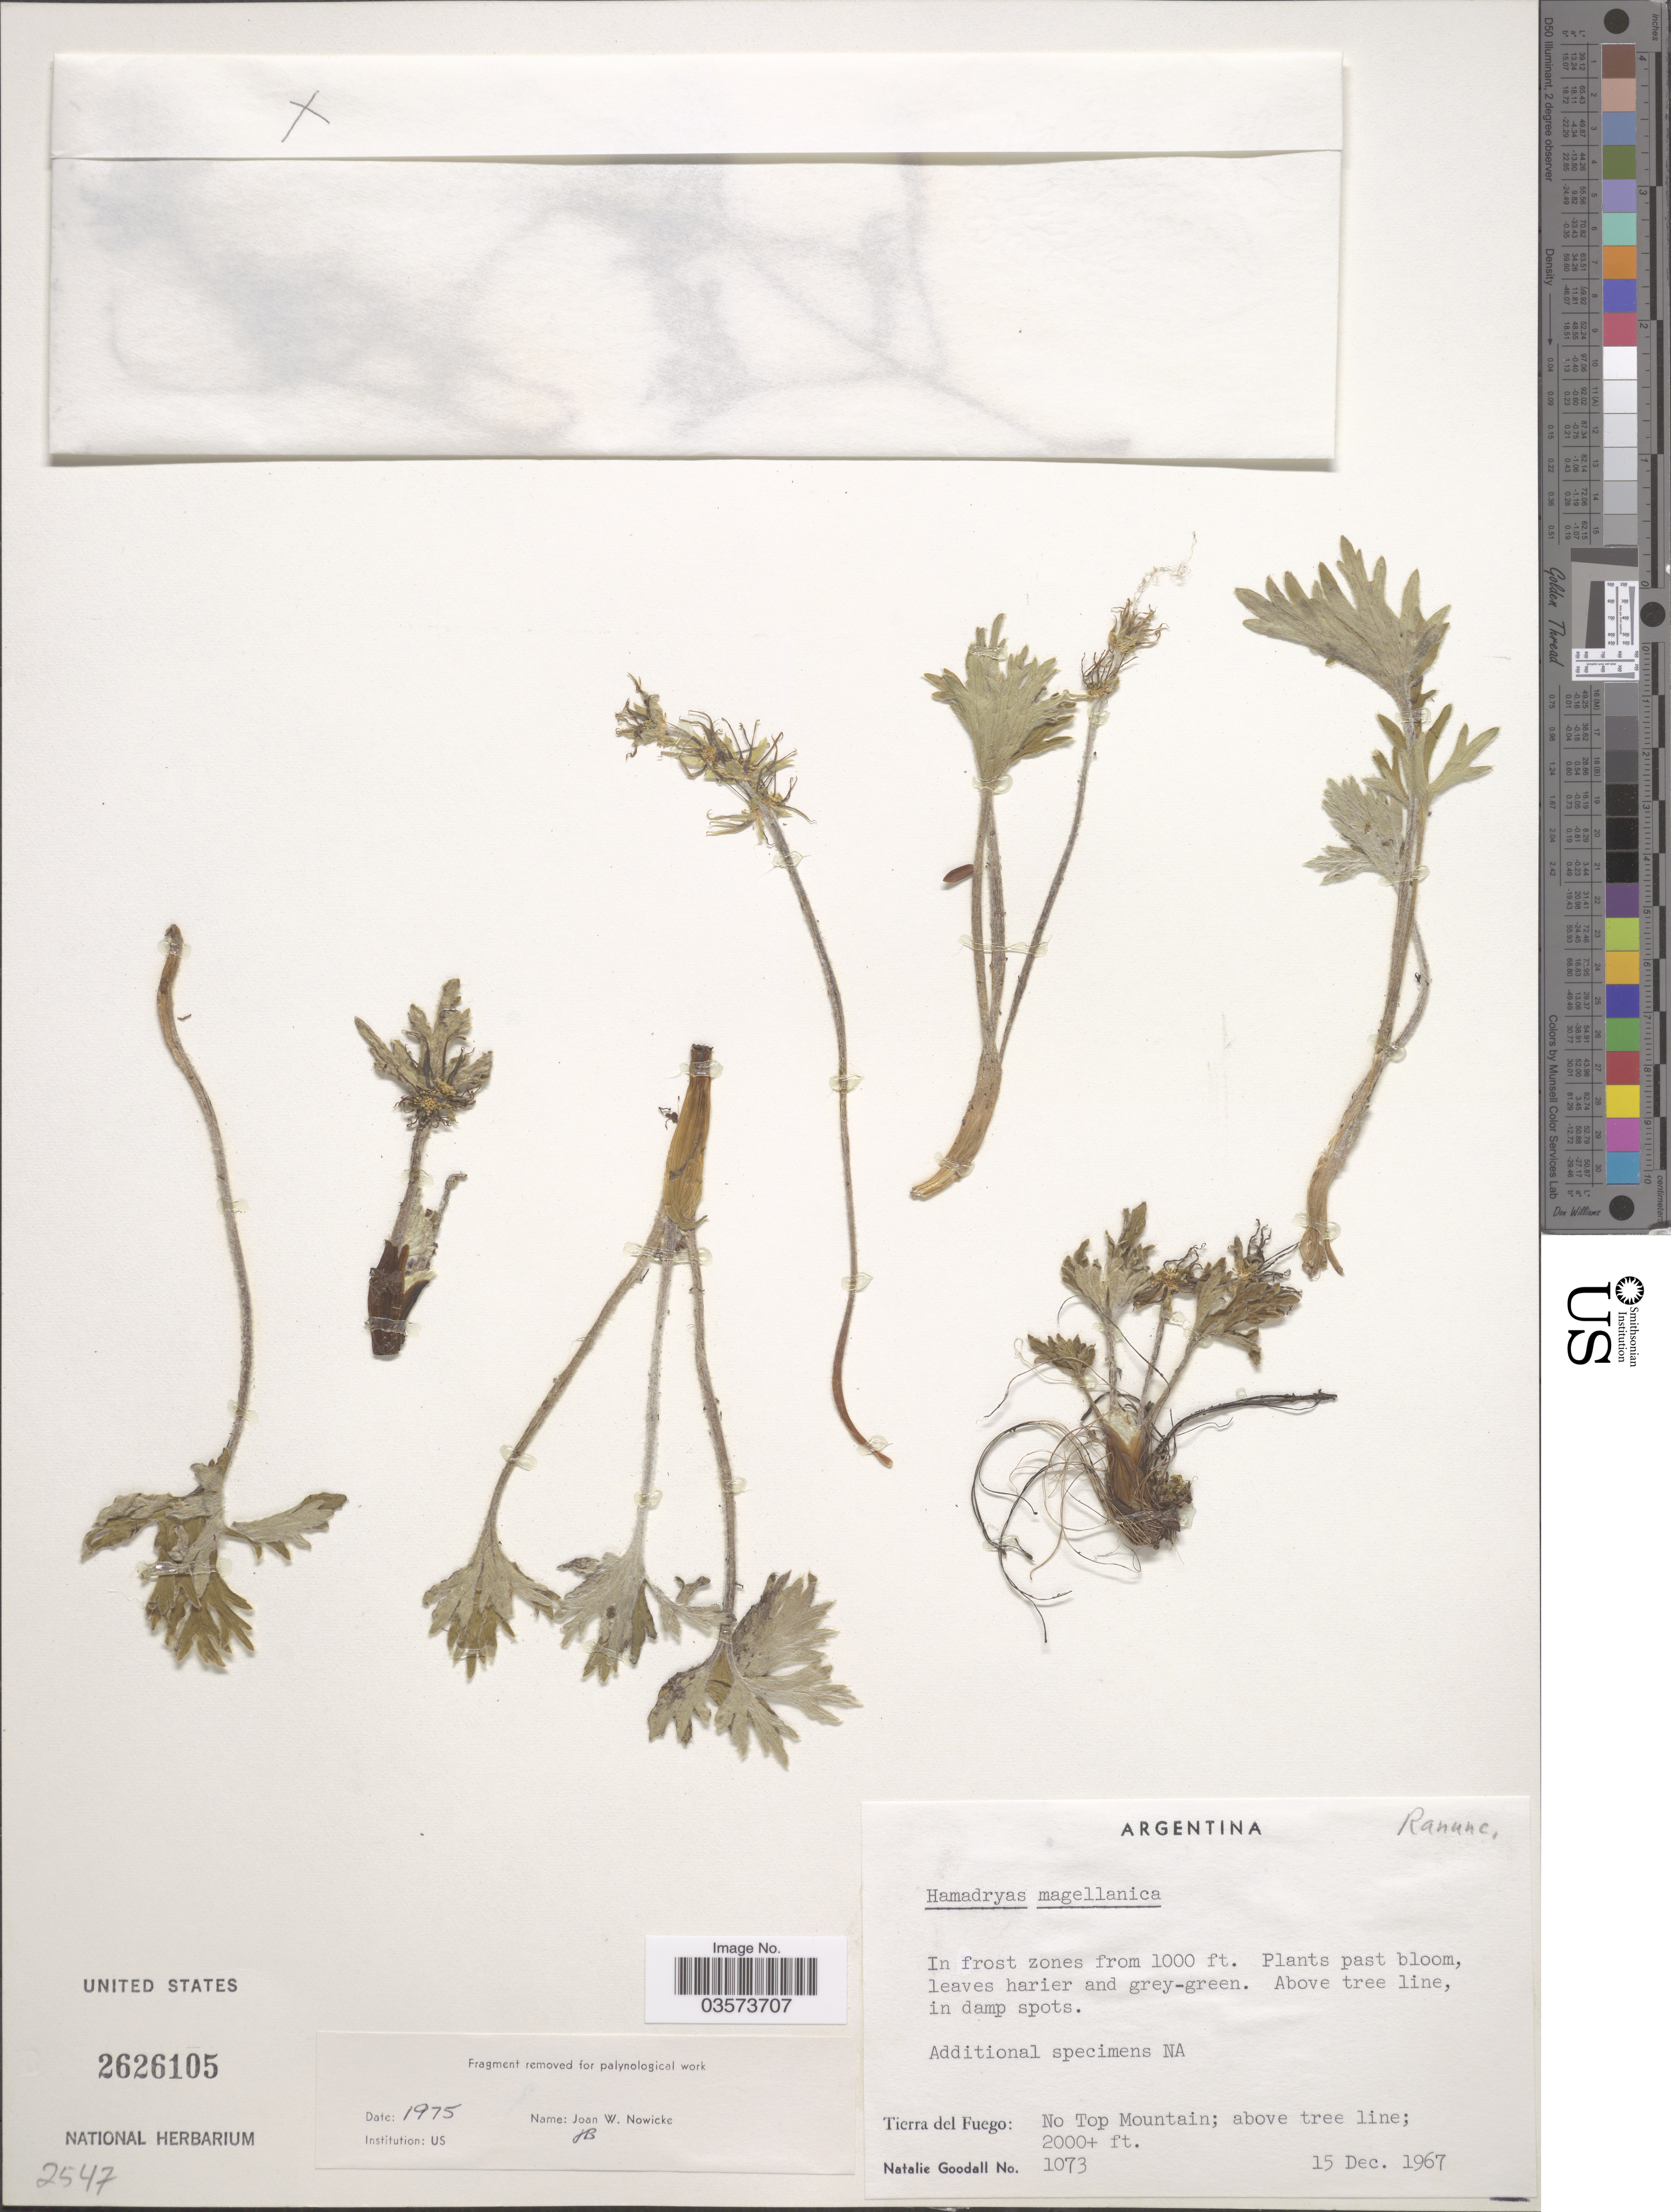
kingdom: Plantae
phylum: Tracheophyta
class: Magnoliopsida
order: Ranunculales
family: Ranunculaceae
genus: Hamadryas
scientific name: Hamadryas magellanica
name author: Lam.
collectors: N. Goodall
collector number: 1073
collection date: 1967-12-15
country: Argentina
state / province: Tierra del Fuego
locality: No Top Mountain.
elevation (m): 610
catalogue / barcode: US 2626105